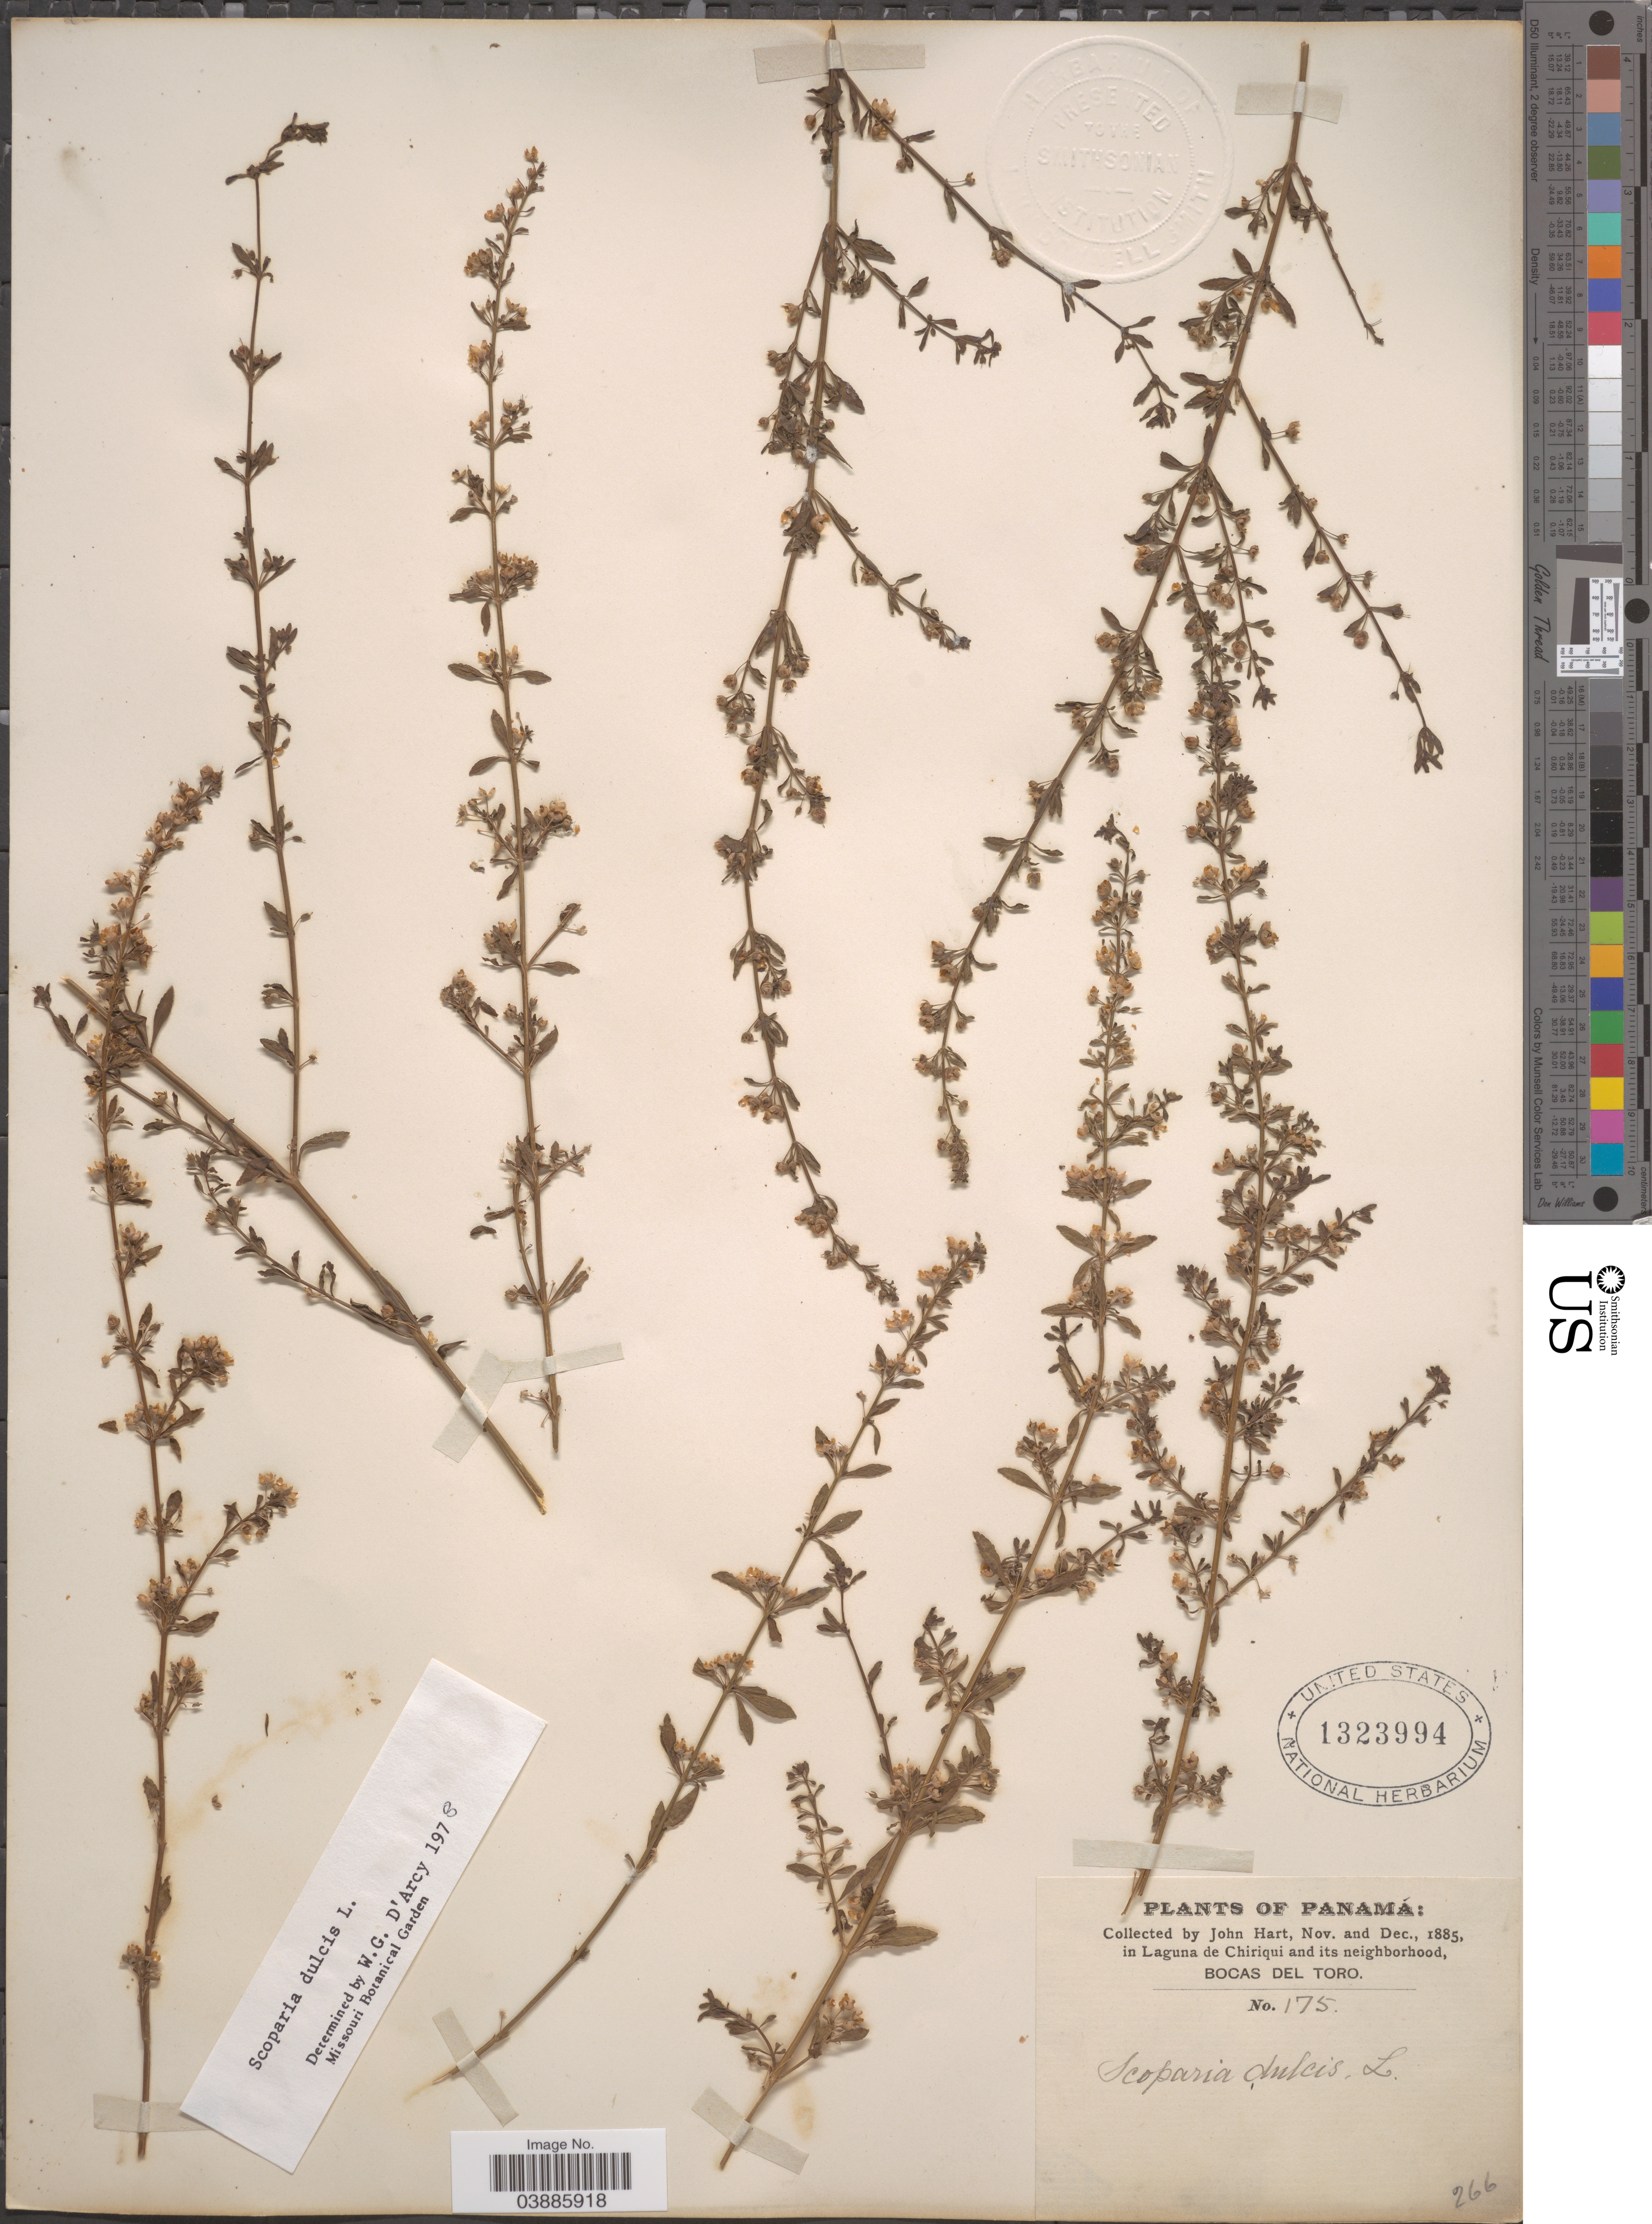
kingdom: Plantae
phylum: Tracheophyta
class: Magnoliopsida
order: Lamiales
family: Plantaginaceae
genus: Scoparia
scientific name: Scoparia dulcis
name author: L.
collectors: J. H. Hart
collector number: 175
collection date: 1885-11/1885-12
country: Panama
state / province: Bocas del Toro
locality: In Laguna de Chiriqui and its neighborhood.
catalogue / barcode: US 1323994